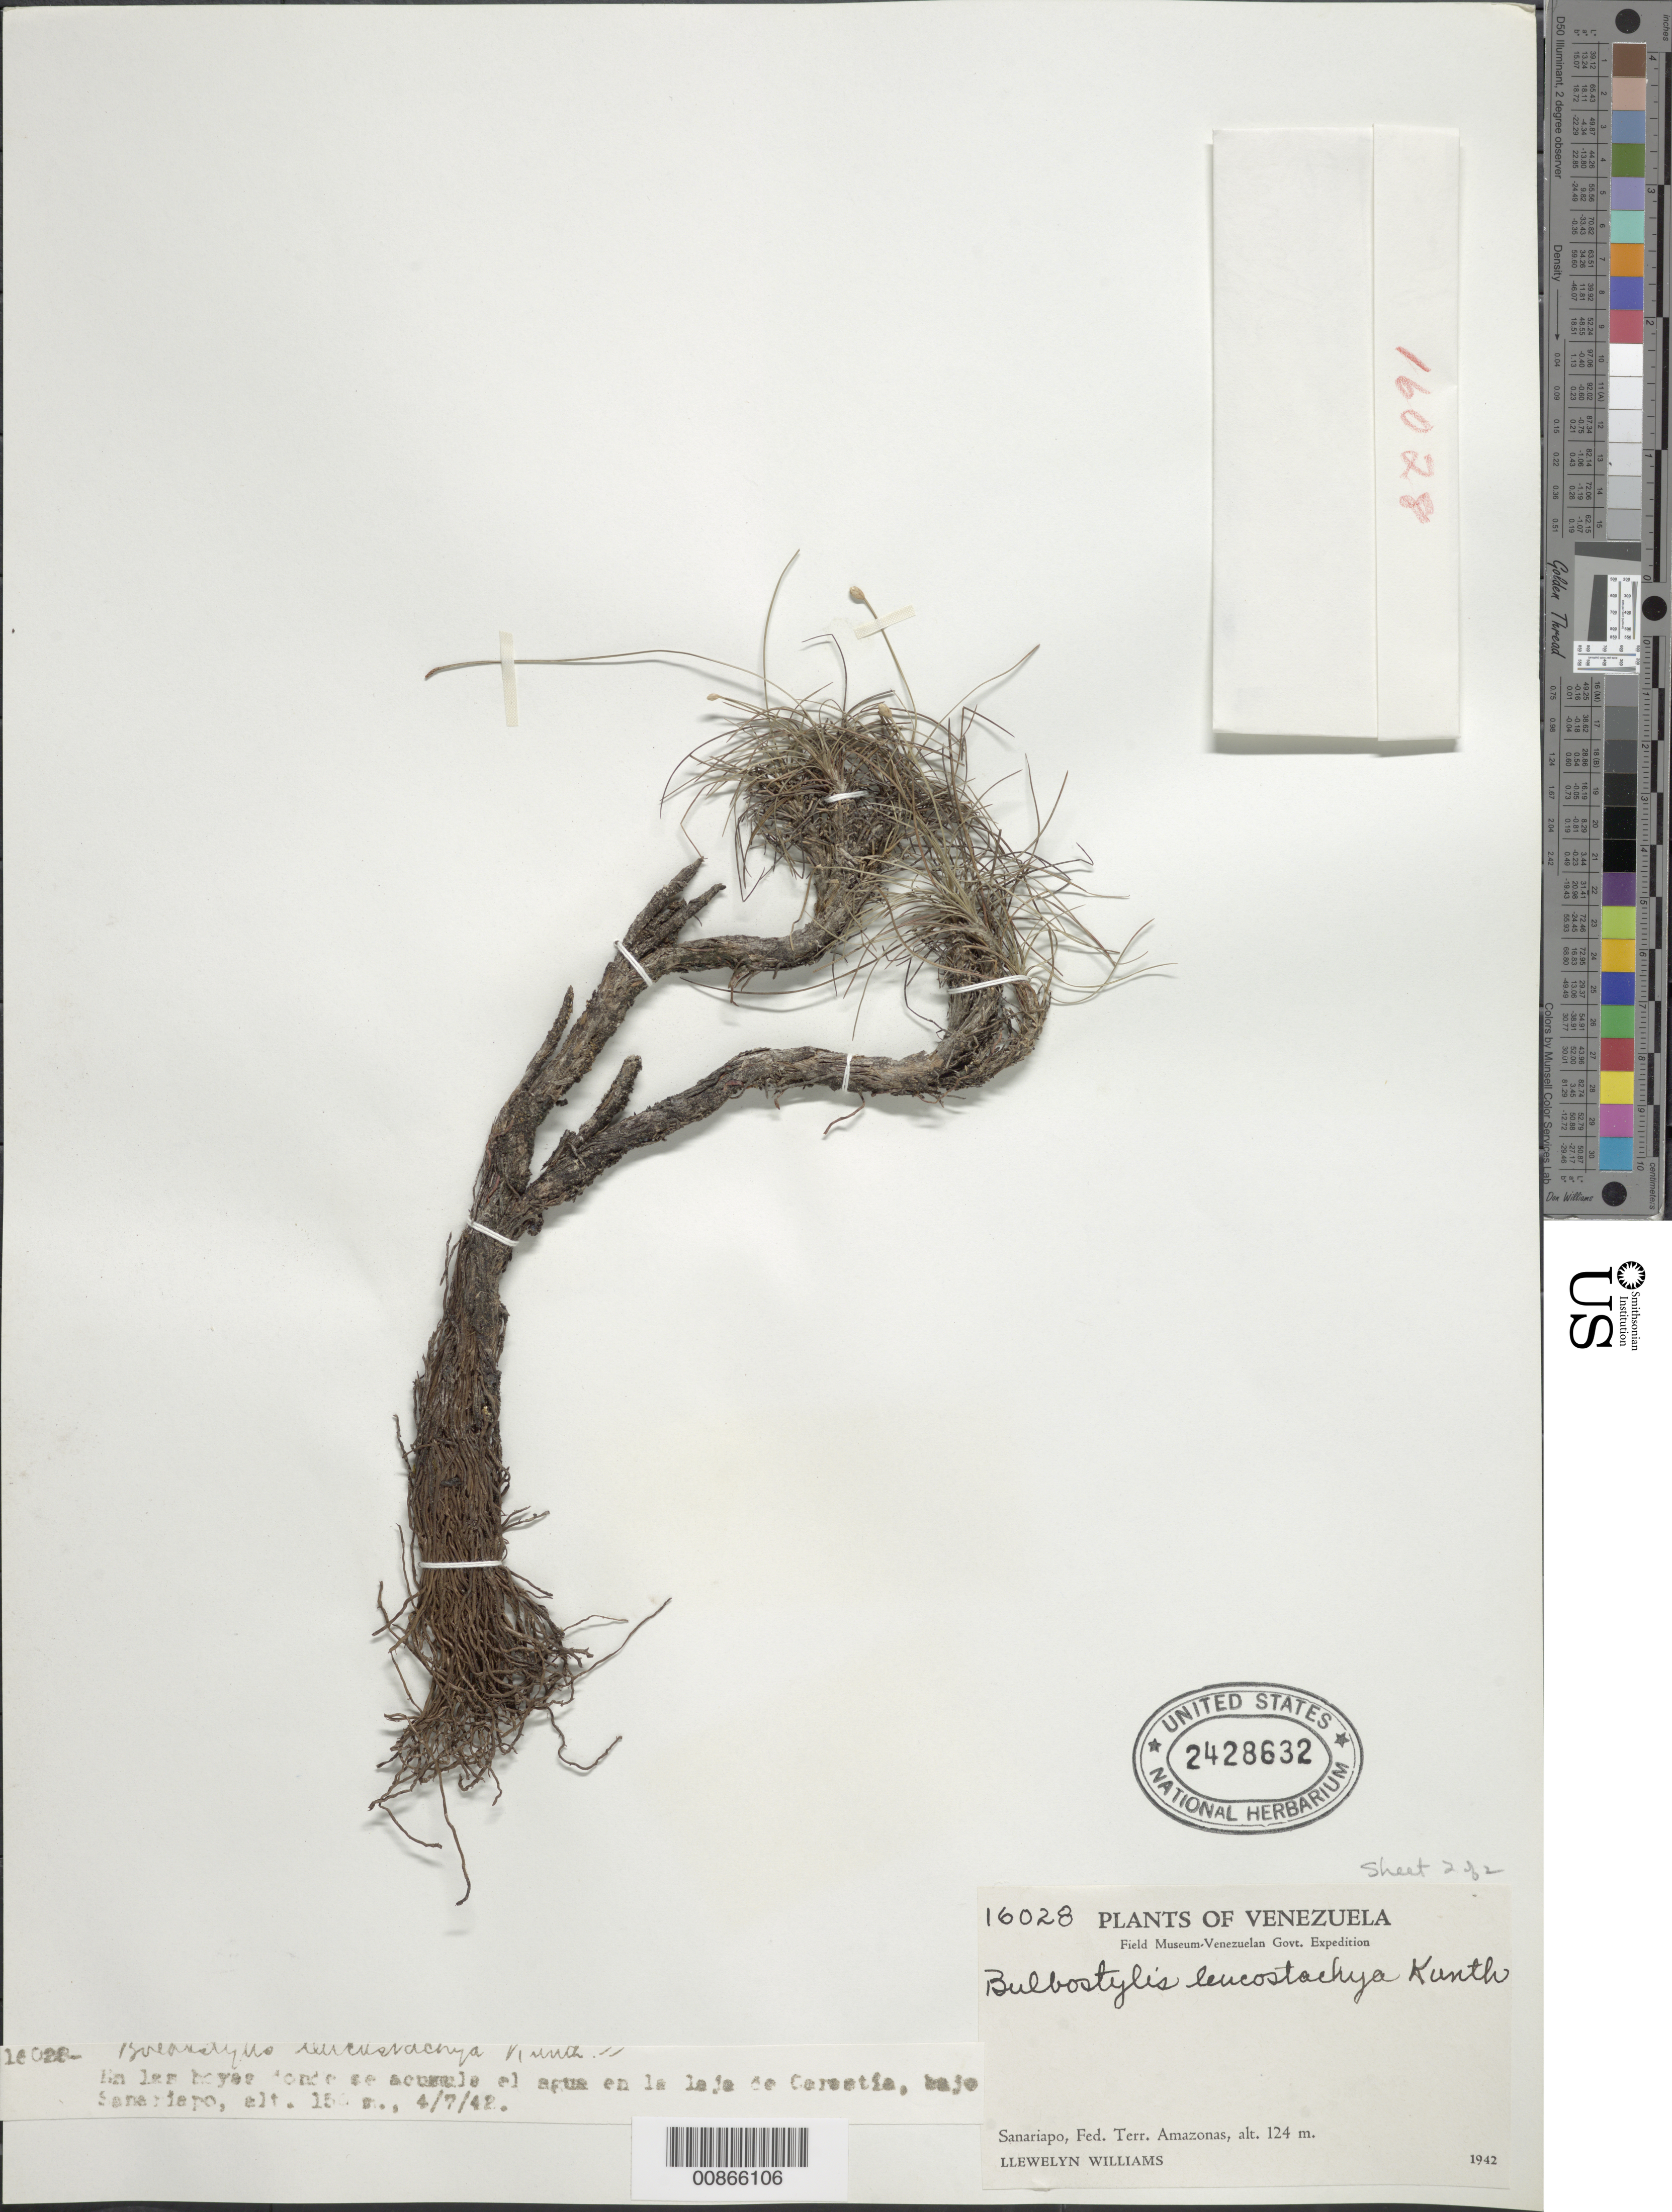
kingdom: Plantae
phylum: Tracheophyta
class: Liliopsida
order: Poales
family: Cyperaceae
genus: Bulbostylis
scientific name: Bulbostylis leucostachya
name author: (Kunth) Kunth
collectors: Ll. Williams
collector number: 16028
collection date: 1942-07-04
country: Venezuela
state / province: Amazonas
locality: Sanariapo, Fed. Terr. Amazonas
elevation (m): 124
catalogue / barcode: US 2428632